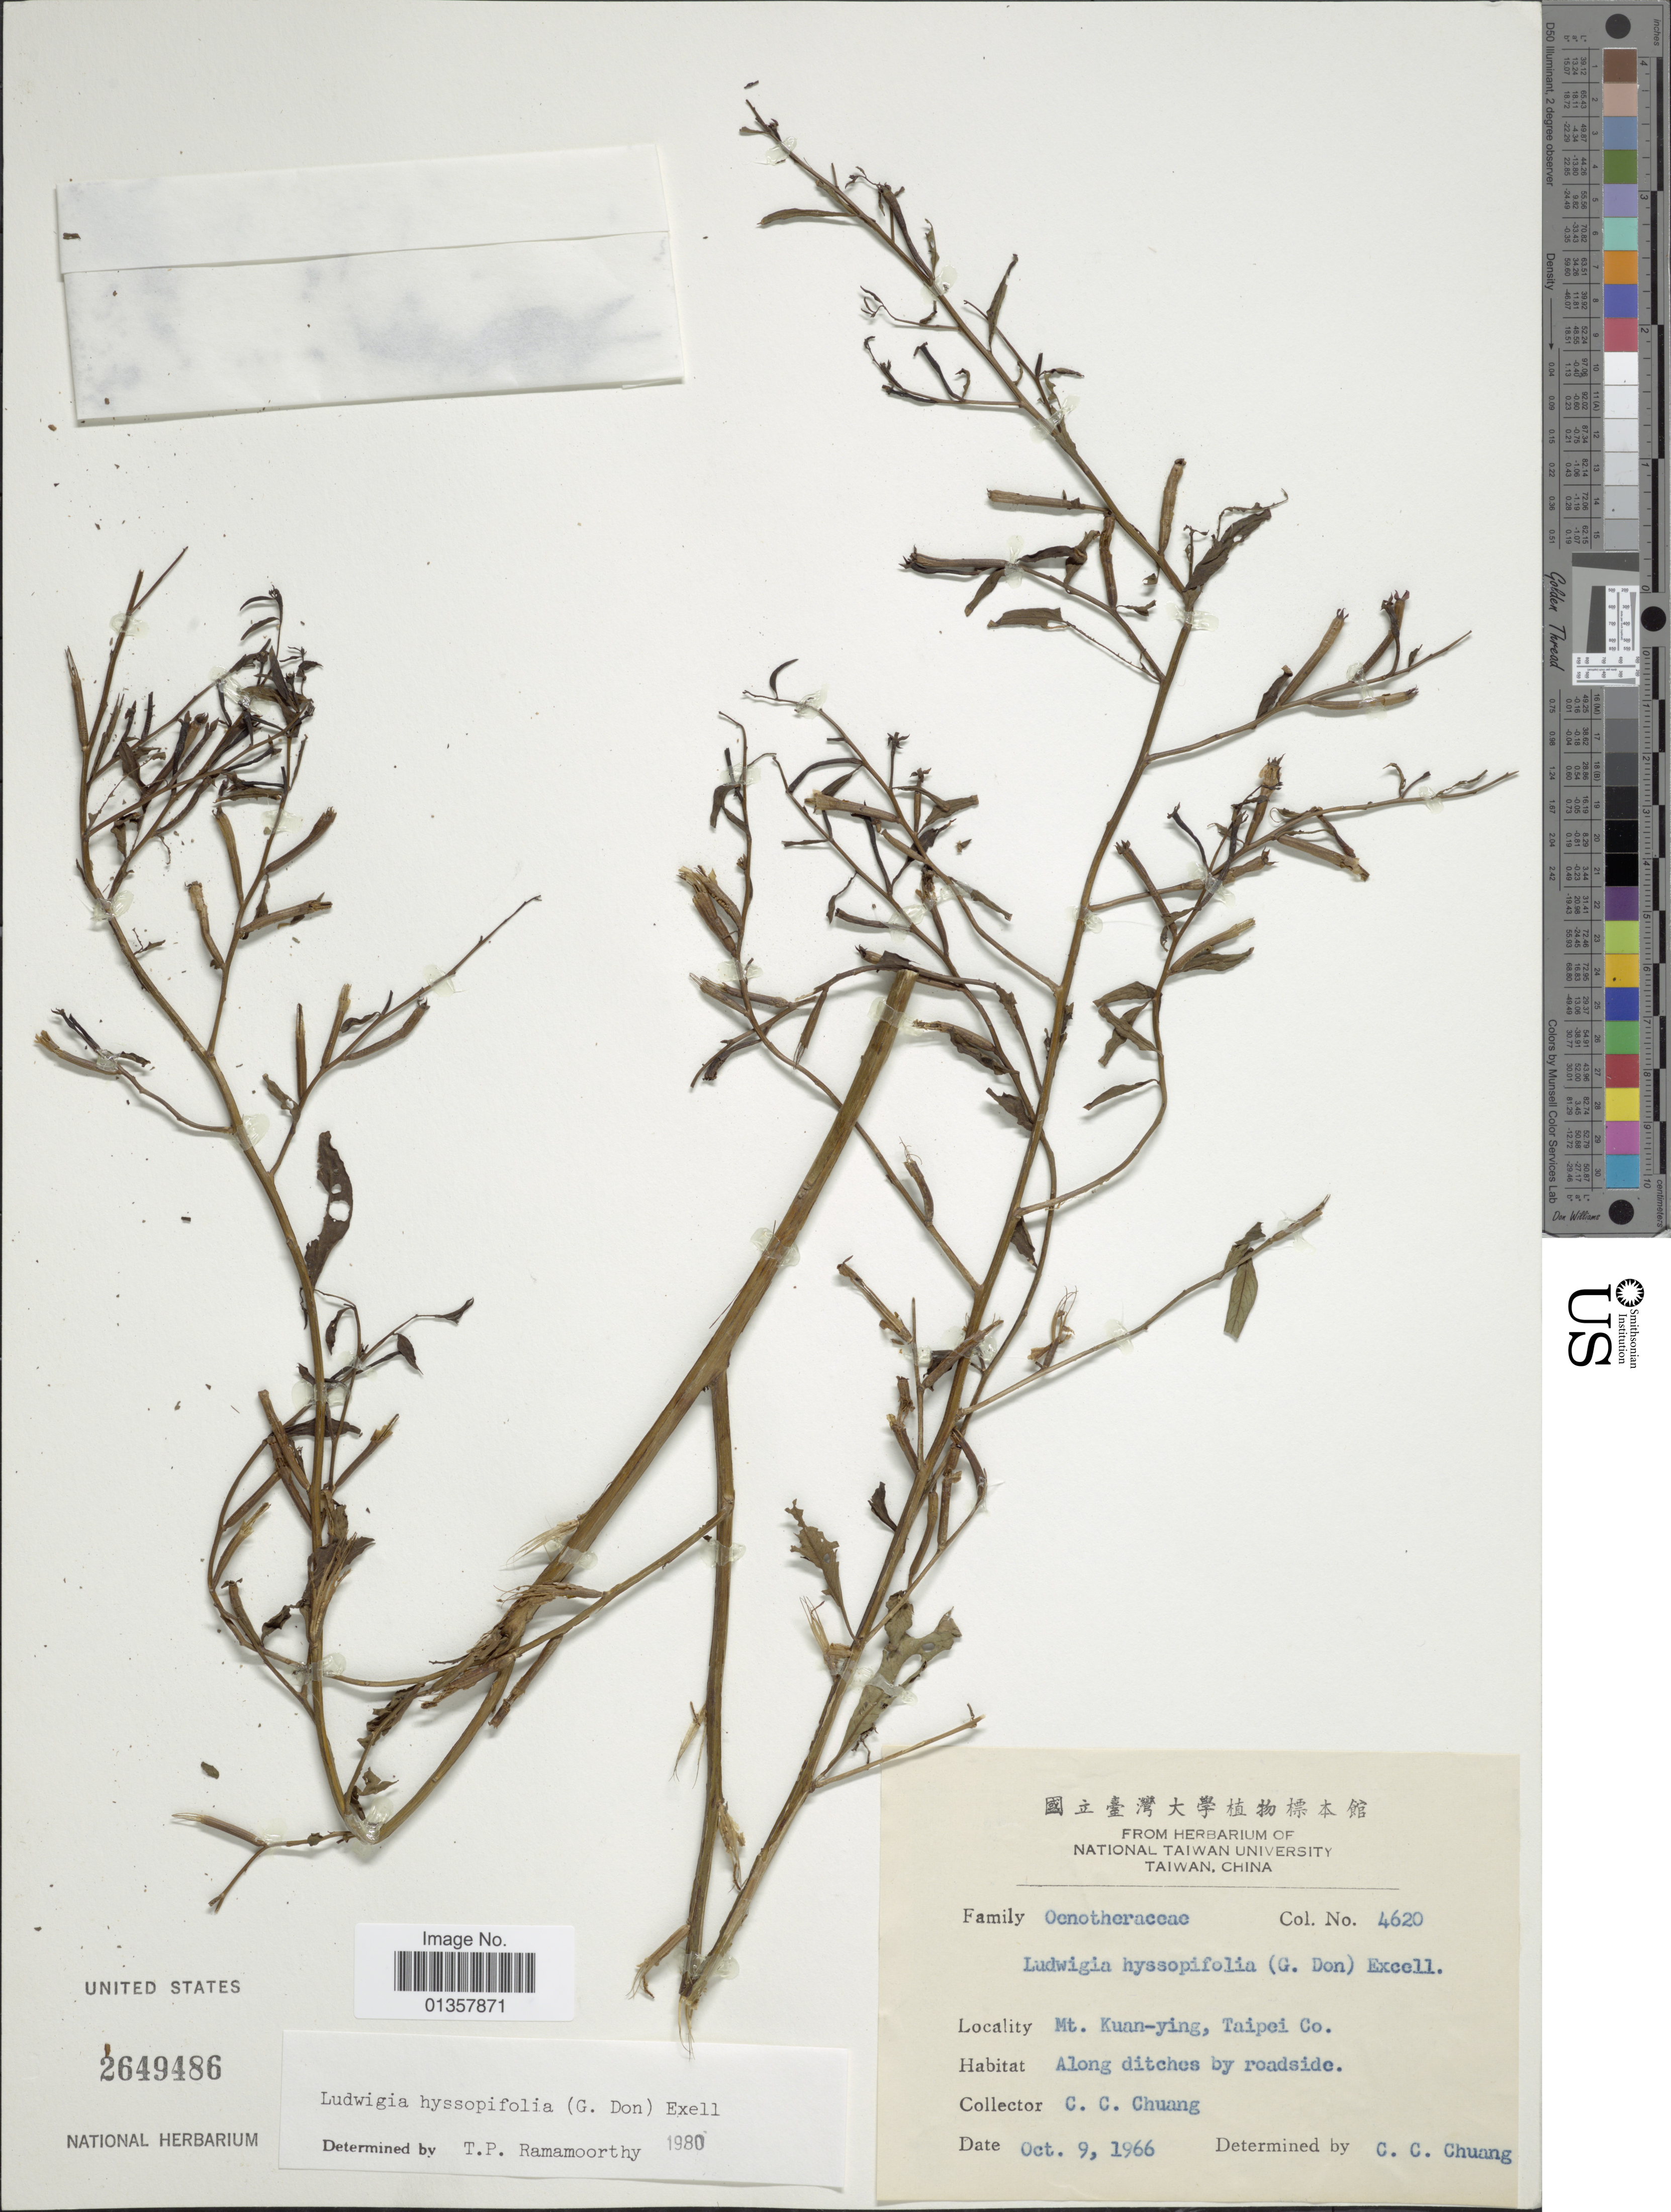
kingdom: Plantae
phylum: Tracheophyta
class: Magnoliopsida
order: Myrtales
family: Onagraceae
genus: Ludwigia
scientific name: Ludwigia hyssopifolia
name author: (G. Don) Exell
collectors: C. C. Chuang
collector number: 4620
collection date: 1966-10-09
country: Taiwan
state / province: Taipei City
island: Taiwan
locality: Mt. Kuan-ying, Taipei Co.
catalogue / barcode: US 2649486